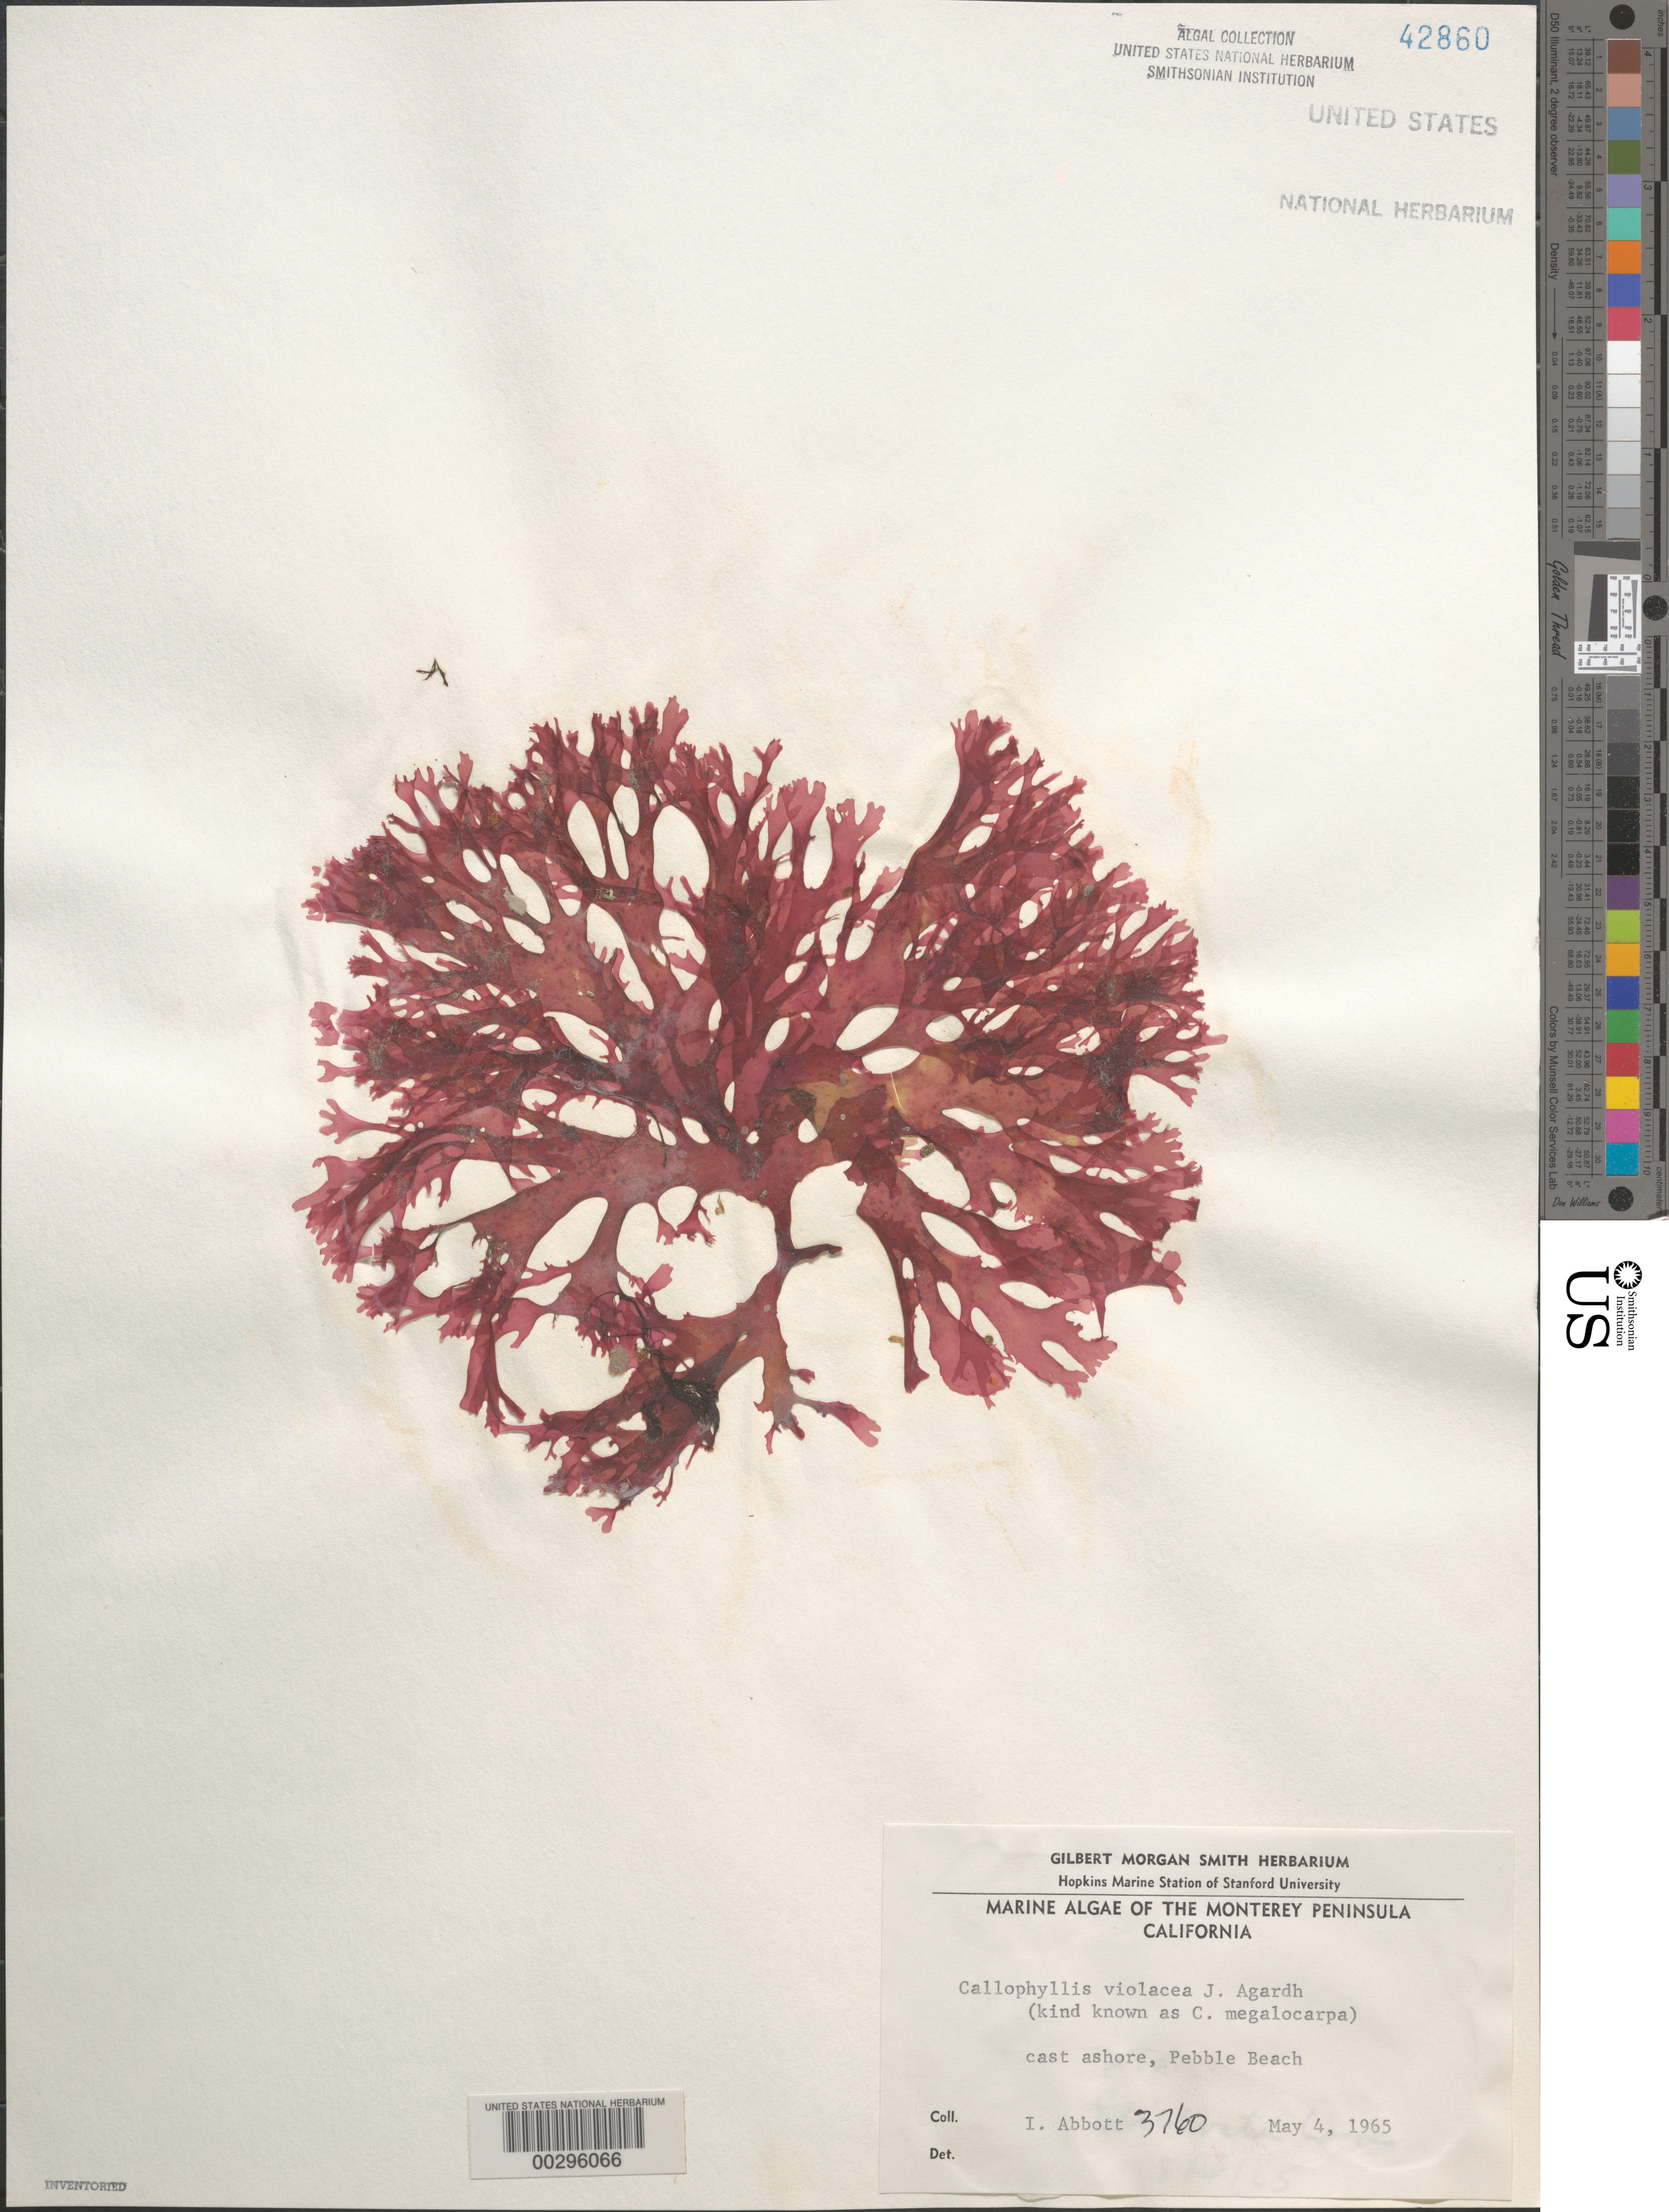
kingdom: Plantae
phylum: Rhodophyta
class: Florideophyceae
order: Gigartinales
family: Kallymeniaceae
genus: Callophyllis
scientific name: Callophyllis violacea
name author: J. Agardh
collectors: I. A. Abbott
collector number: IAA 3760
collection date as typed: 04 May 1965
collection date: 1965-05-04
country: United States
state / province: California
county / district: Monterey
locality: Pebble Beach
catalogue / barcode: US 42860